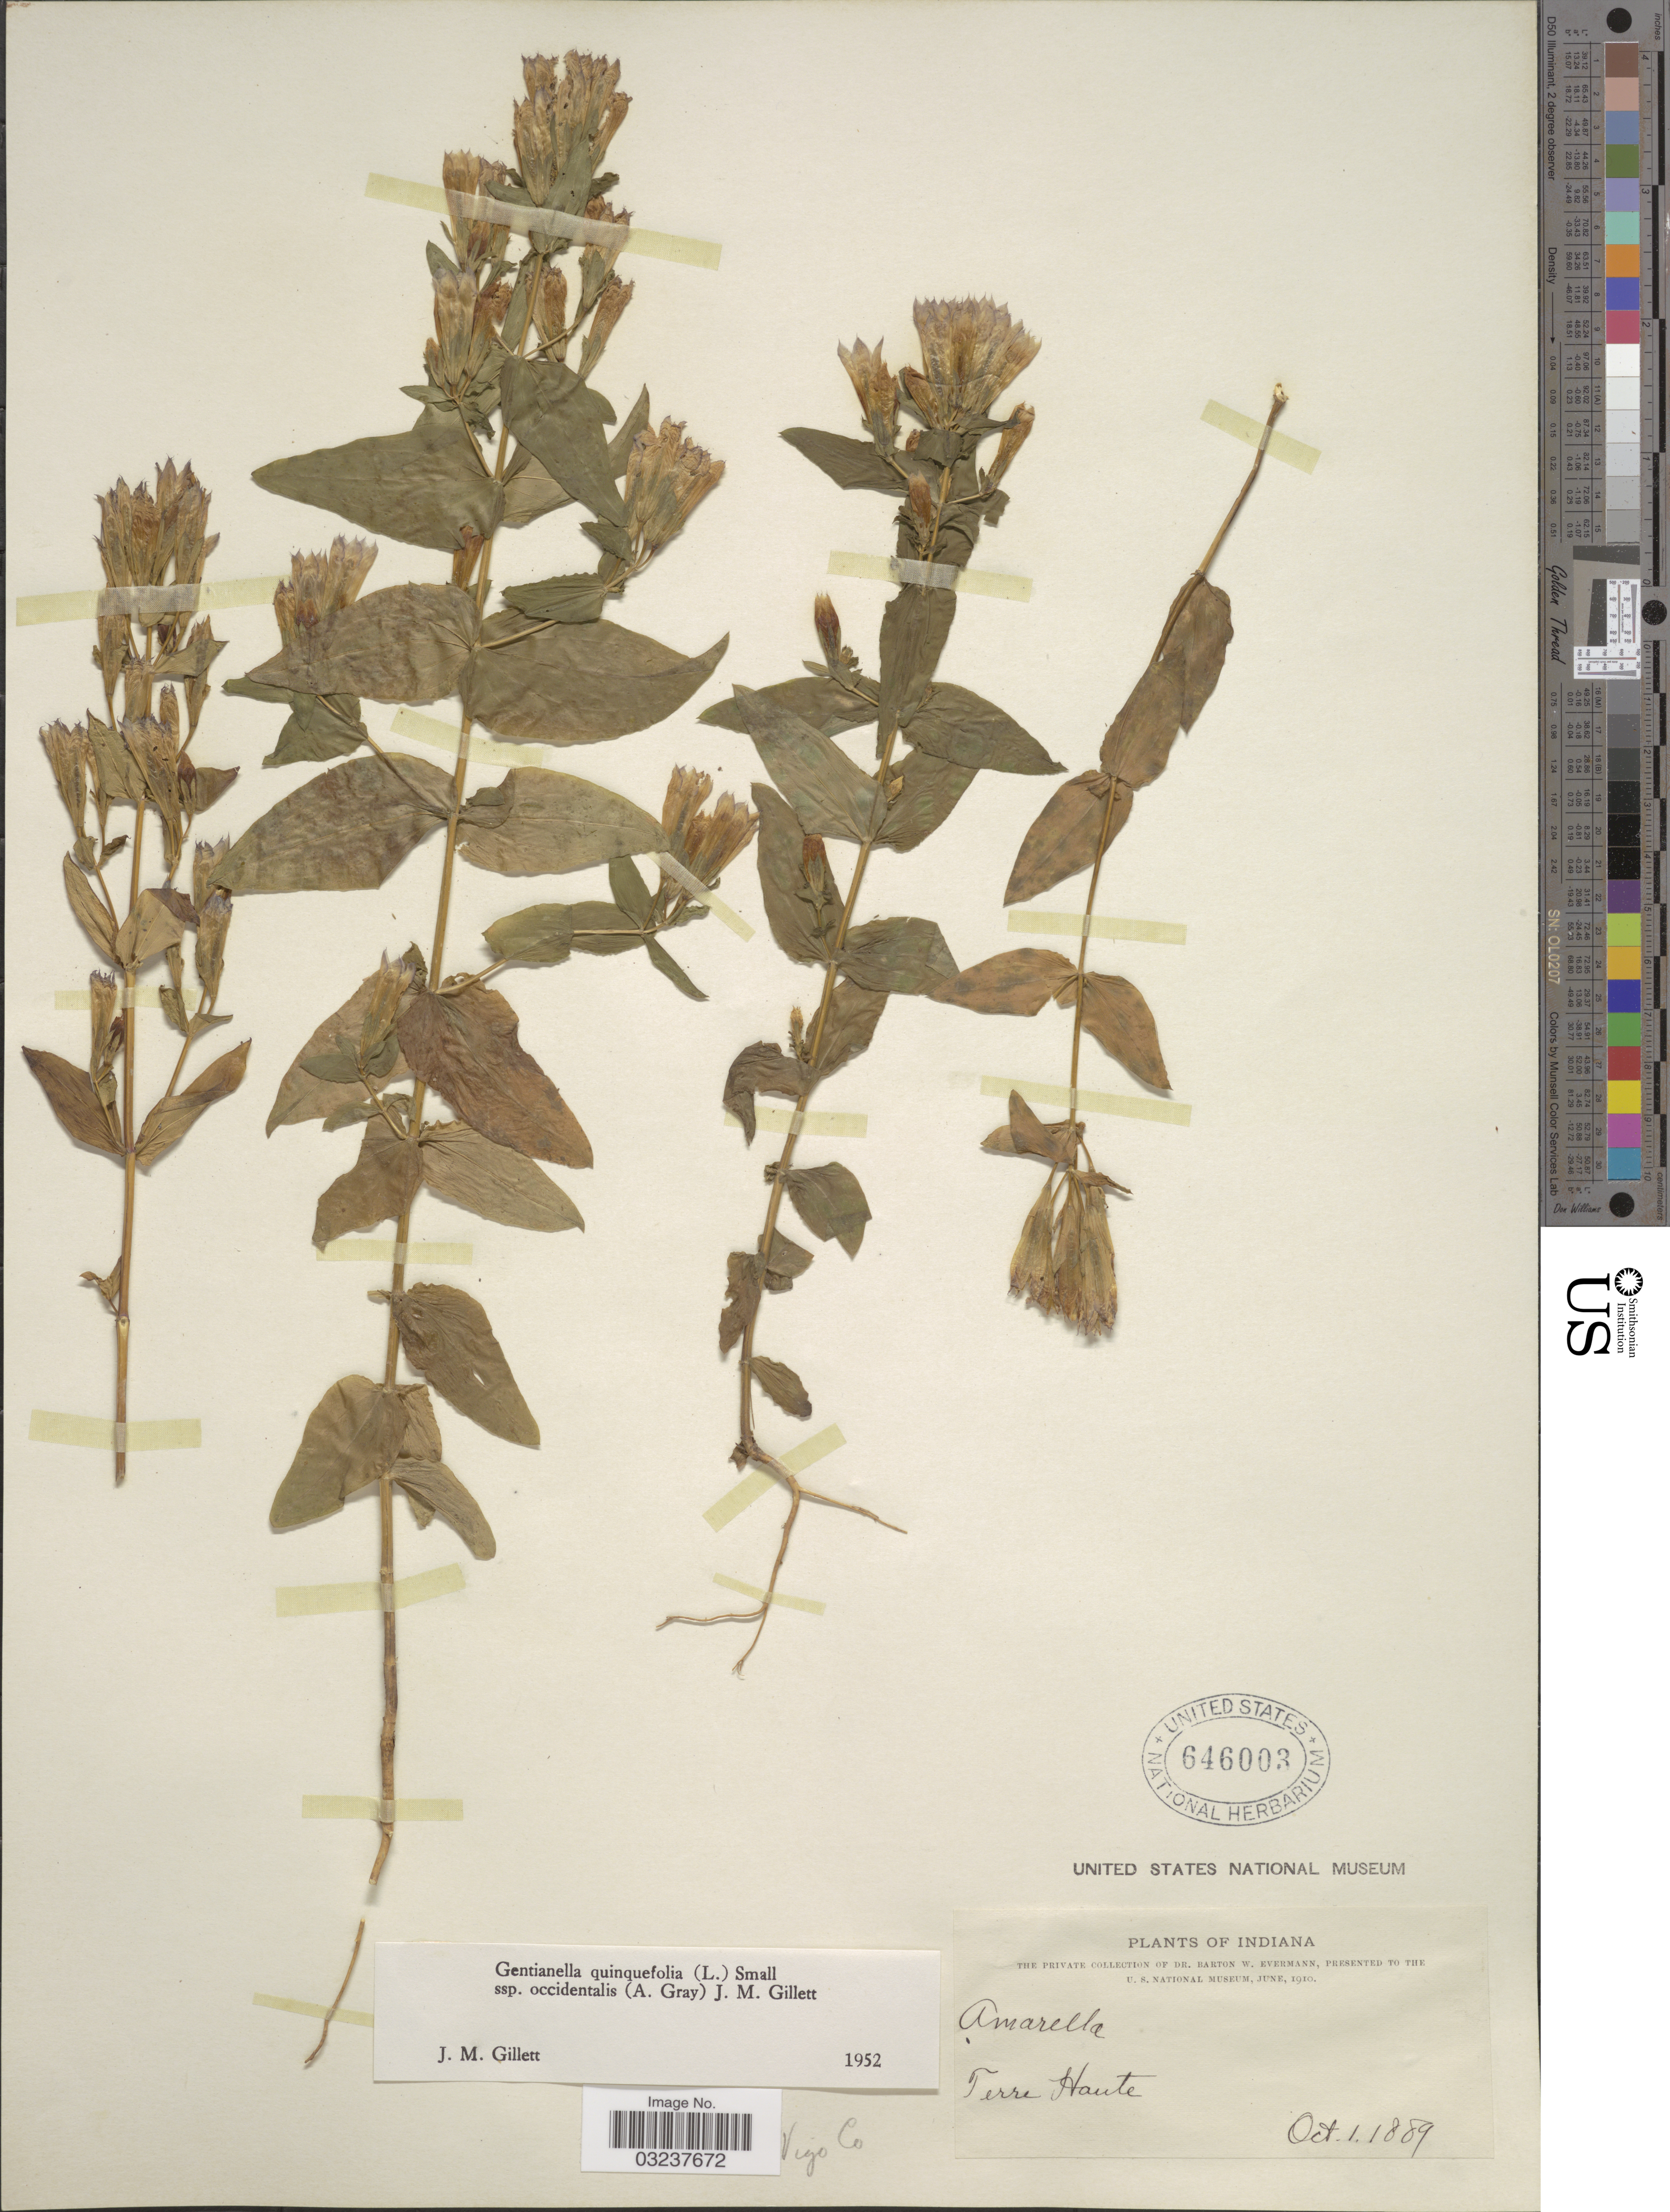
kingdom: Plantae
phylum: Tracheophyta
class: Magnoliopsida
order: Gentianales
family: Gentianaceae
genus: Gentianella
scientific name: Gentianella quinquefolia subsp. occidentalis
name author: (A. Gray) J.M. Gillett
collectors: B. W. Evermann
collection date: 1889-10-01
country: United States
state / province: Indiana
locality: Terre Haute, Vigo Co.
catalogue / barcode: US 646003